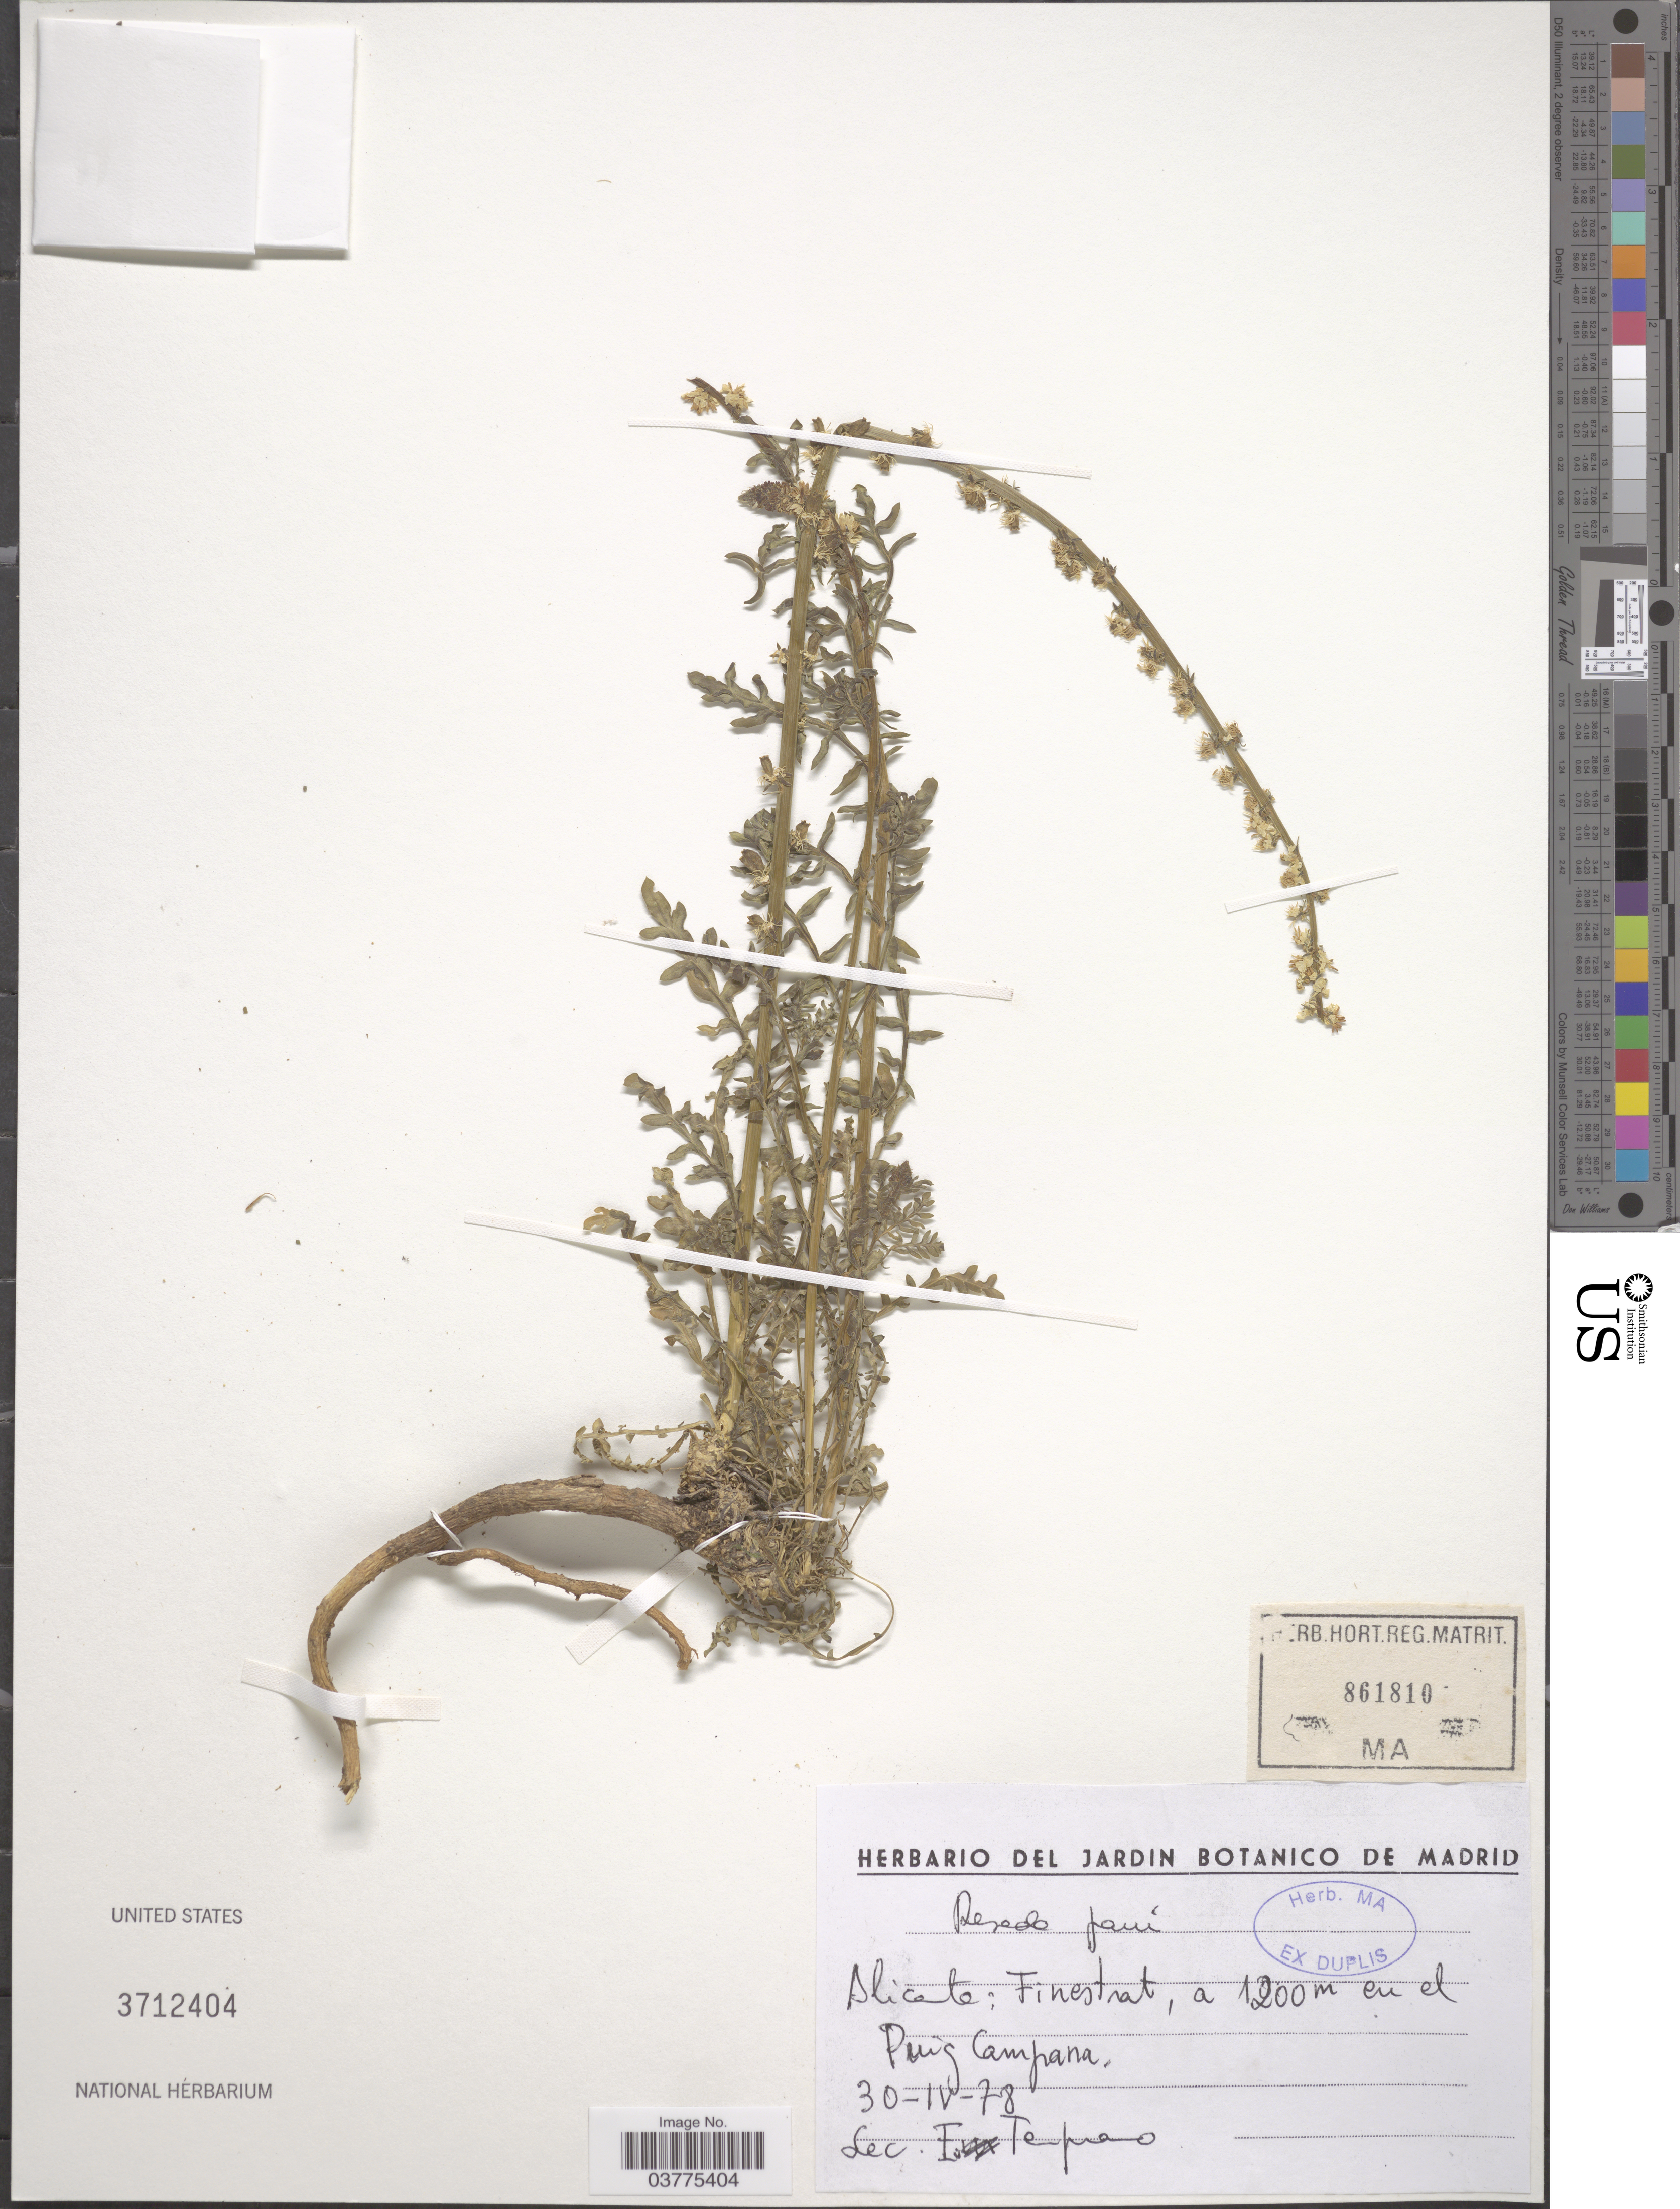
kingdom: Plantae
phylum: Tracheophyta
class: Magnoliopsida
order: Brassicales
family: Resedaceae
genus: Reseda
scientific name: Reseda sp.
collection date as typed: Transcribed d/m/y: 30/4/78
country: Spain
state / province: Madrid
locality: Alicante: Finestrat en el Puig Campana.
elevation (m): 1200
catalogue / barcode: US 3712404